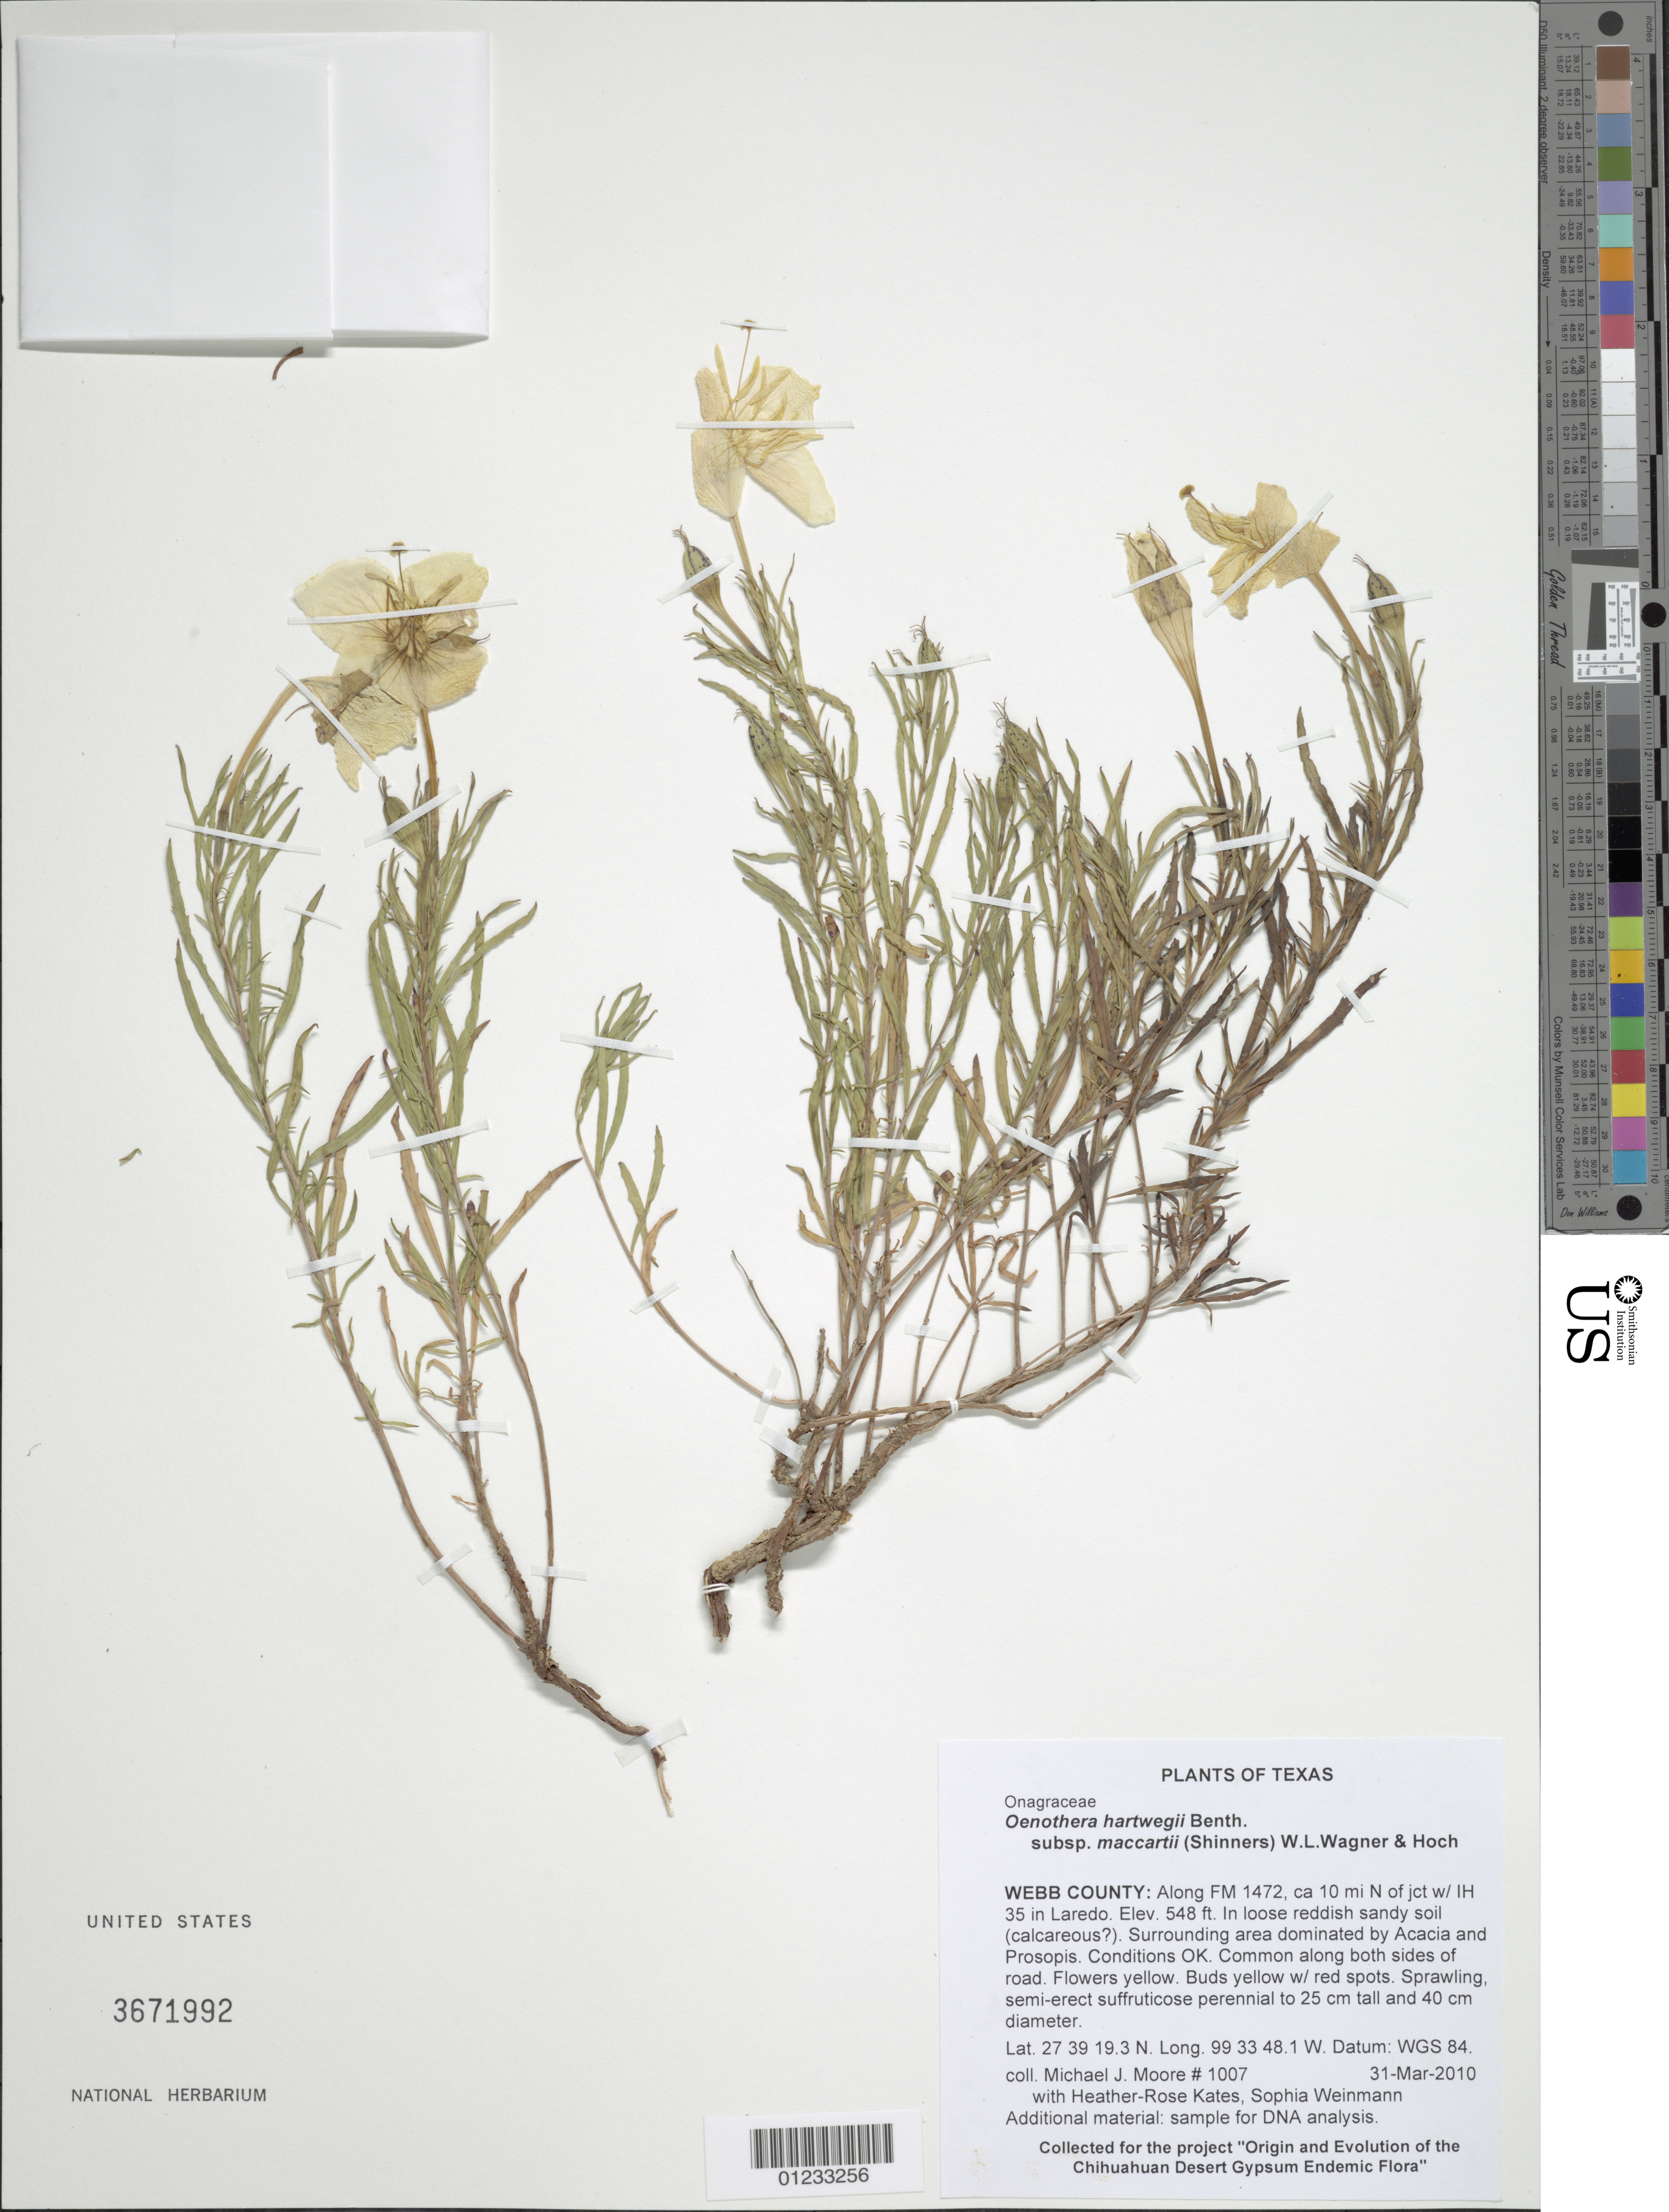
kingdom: Plantae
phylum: Tracheophyta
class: Magnoliopsida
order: Myrtales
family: Onagraceae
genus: Oenothera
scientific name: Oenothera hartwegii subsp. maccartii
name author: (Shinners) W.L. Wagner & Hoch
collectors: M. J. Moore, H.-R. Kates & S. Weinmann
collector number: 1007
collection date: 2006-03-30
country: United States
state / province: Texas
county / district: Webb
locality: Along FM 1472, ca 10 mi N of jct w/ IH 35 in Laredo.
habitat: In loose reddish sandy soil (calcareous?). Surrounding area dominated by Acacia and Prosopis. Conditions OK.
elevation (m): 167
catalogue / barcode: US 3671992